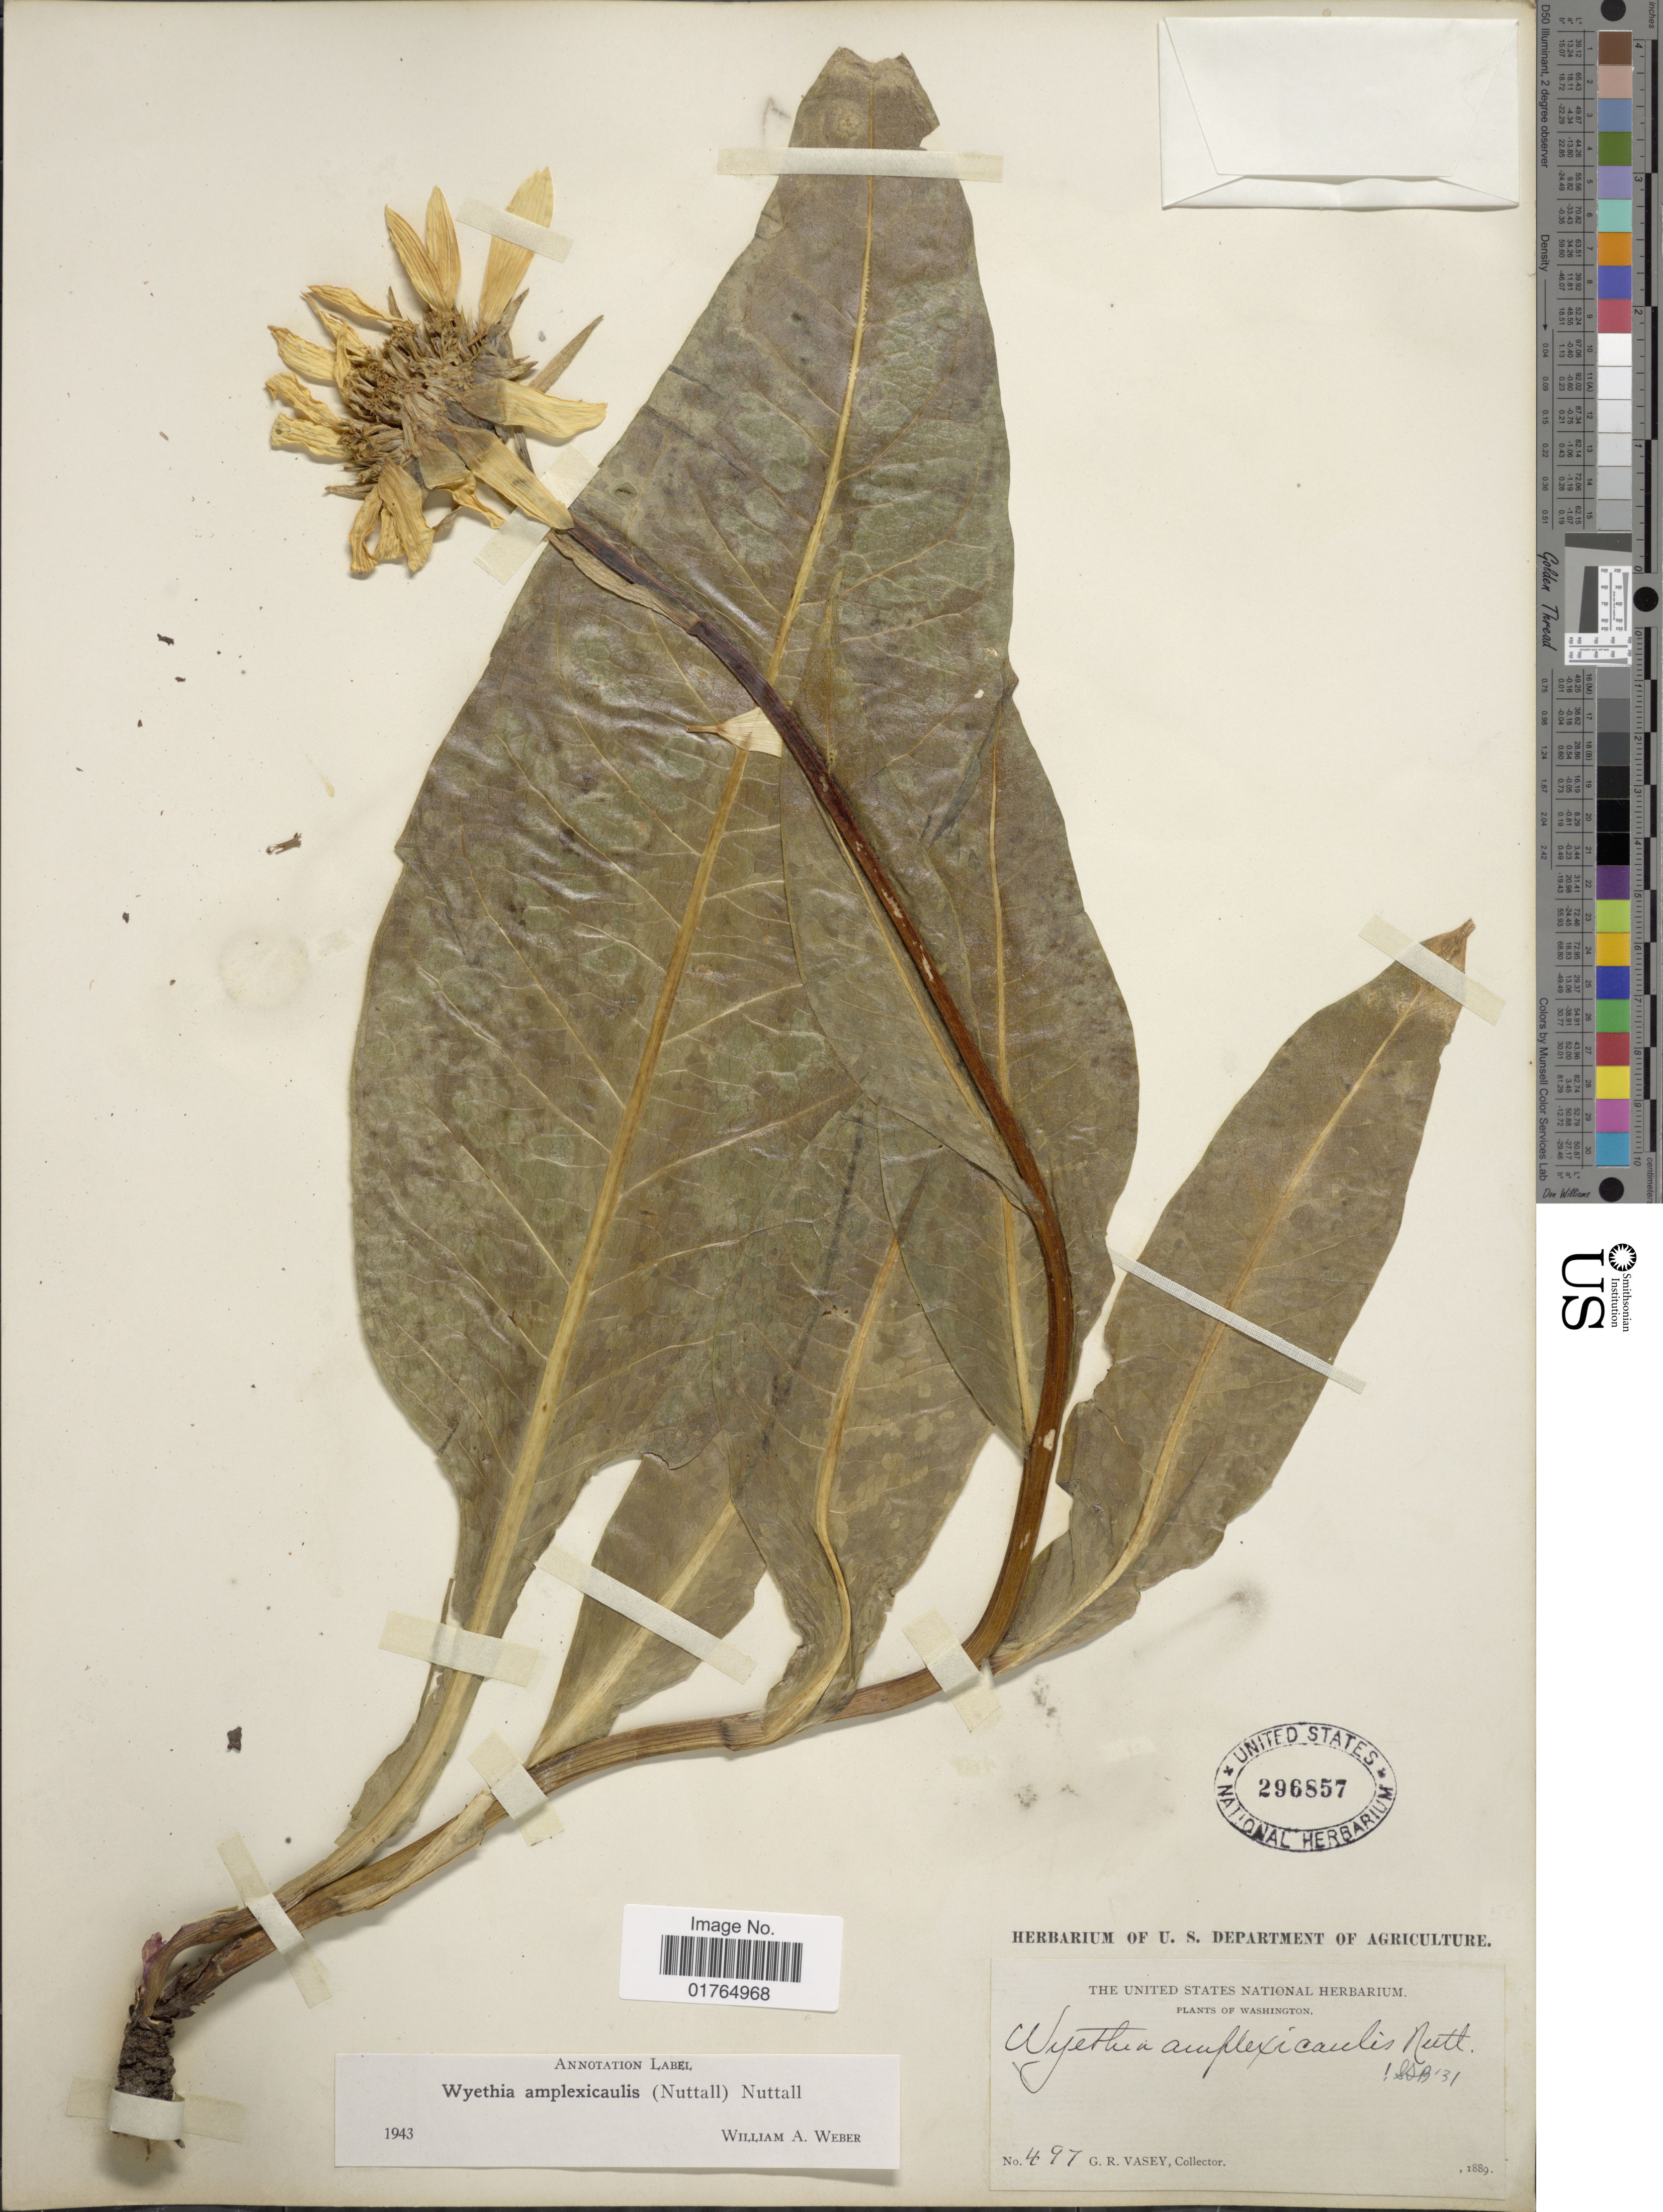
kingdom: Plantae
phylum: Tracheophyta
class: Magnoliopsida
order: Asterales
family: Asteraceae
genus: Wyethia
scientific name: Wyethia amplexicaulis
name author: Nutt.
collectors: G. R. Vasey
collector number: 497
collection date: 1889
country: United States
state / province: Washington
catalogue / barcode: US 296857